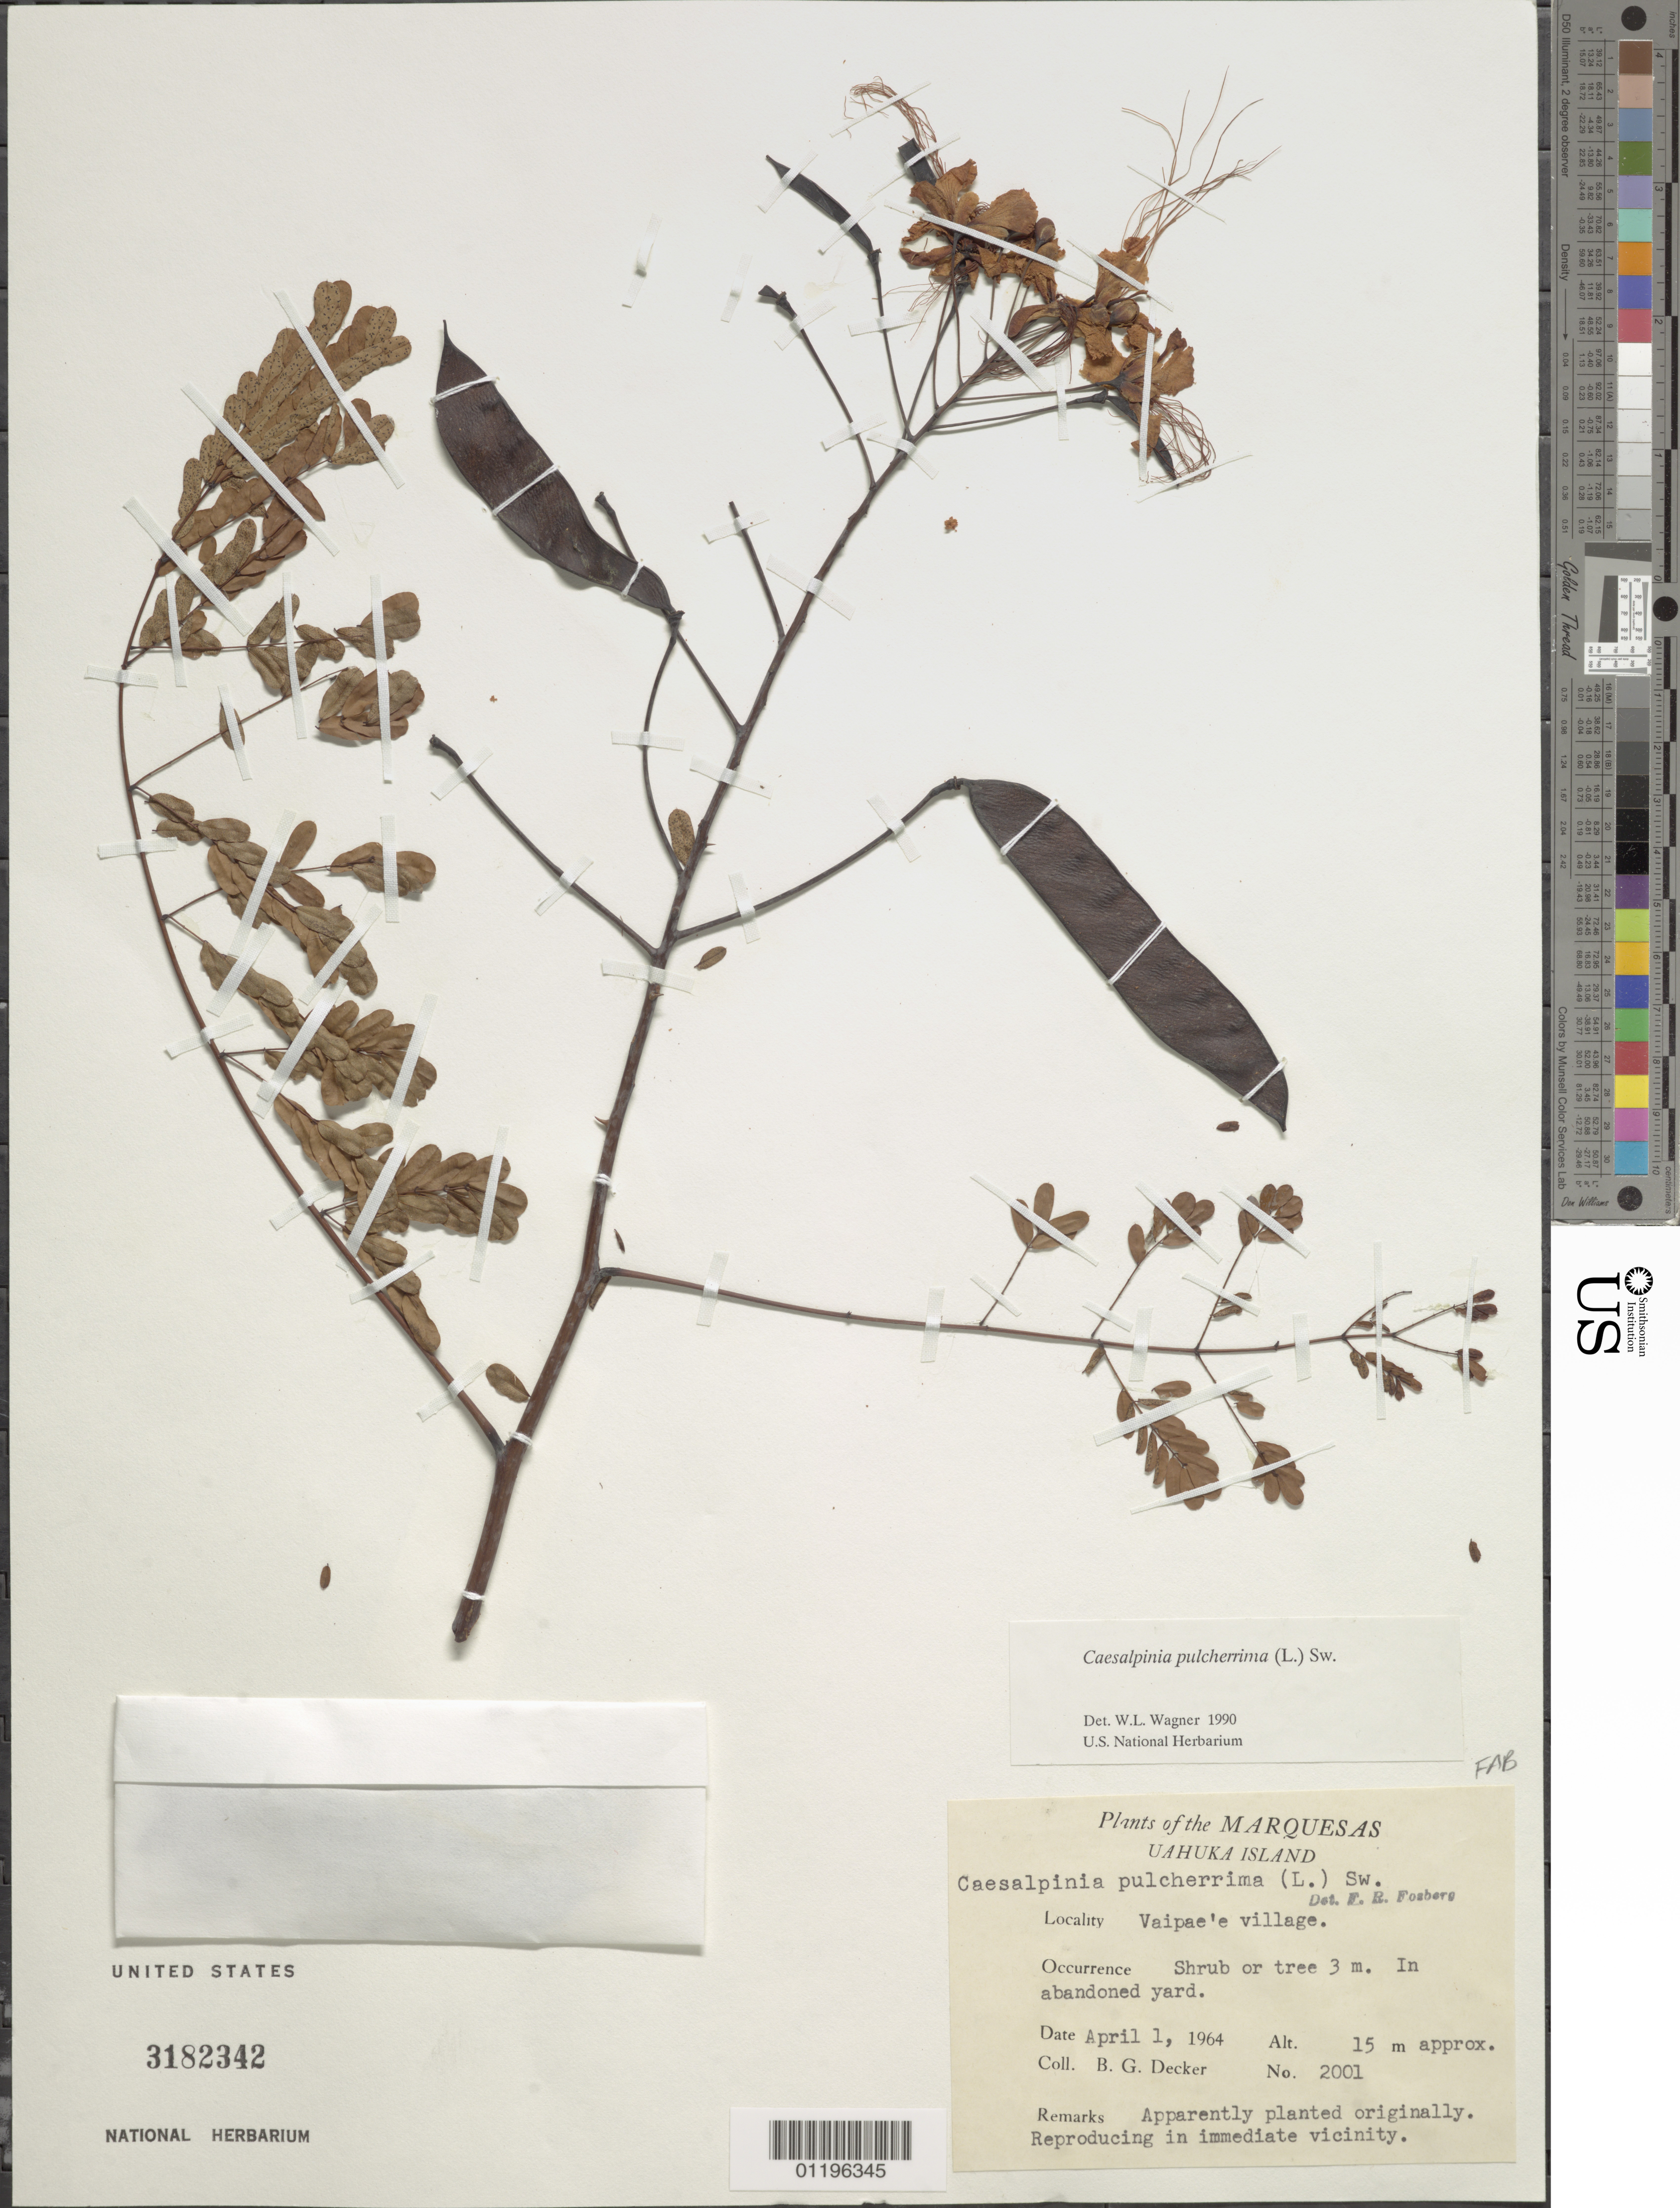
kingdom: Plantae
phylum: Tracheophyta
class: Magnoliopsida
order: Fabales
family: Fabaceae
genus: Caesalpinia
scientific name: Caesalpinia pulcherrima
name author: (L.) Sw.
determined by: Wagner, W. L., (BOT), Smithsonian Institution - National Museum of Natural History (UNITED STATES)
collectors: B. G. Decker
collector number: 2001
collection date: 1964-04-01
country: French Polynesia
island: Ua Huka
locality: Vaipae'e village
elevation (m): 15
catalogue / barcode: US 3182342